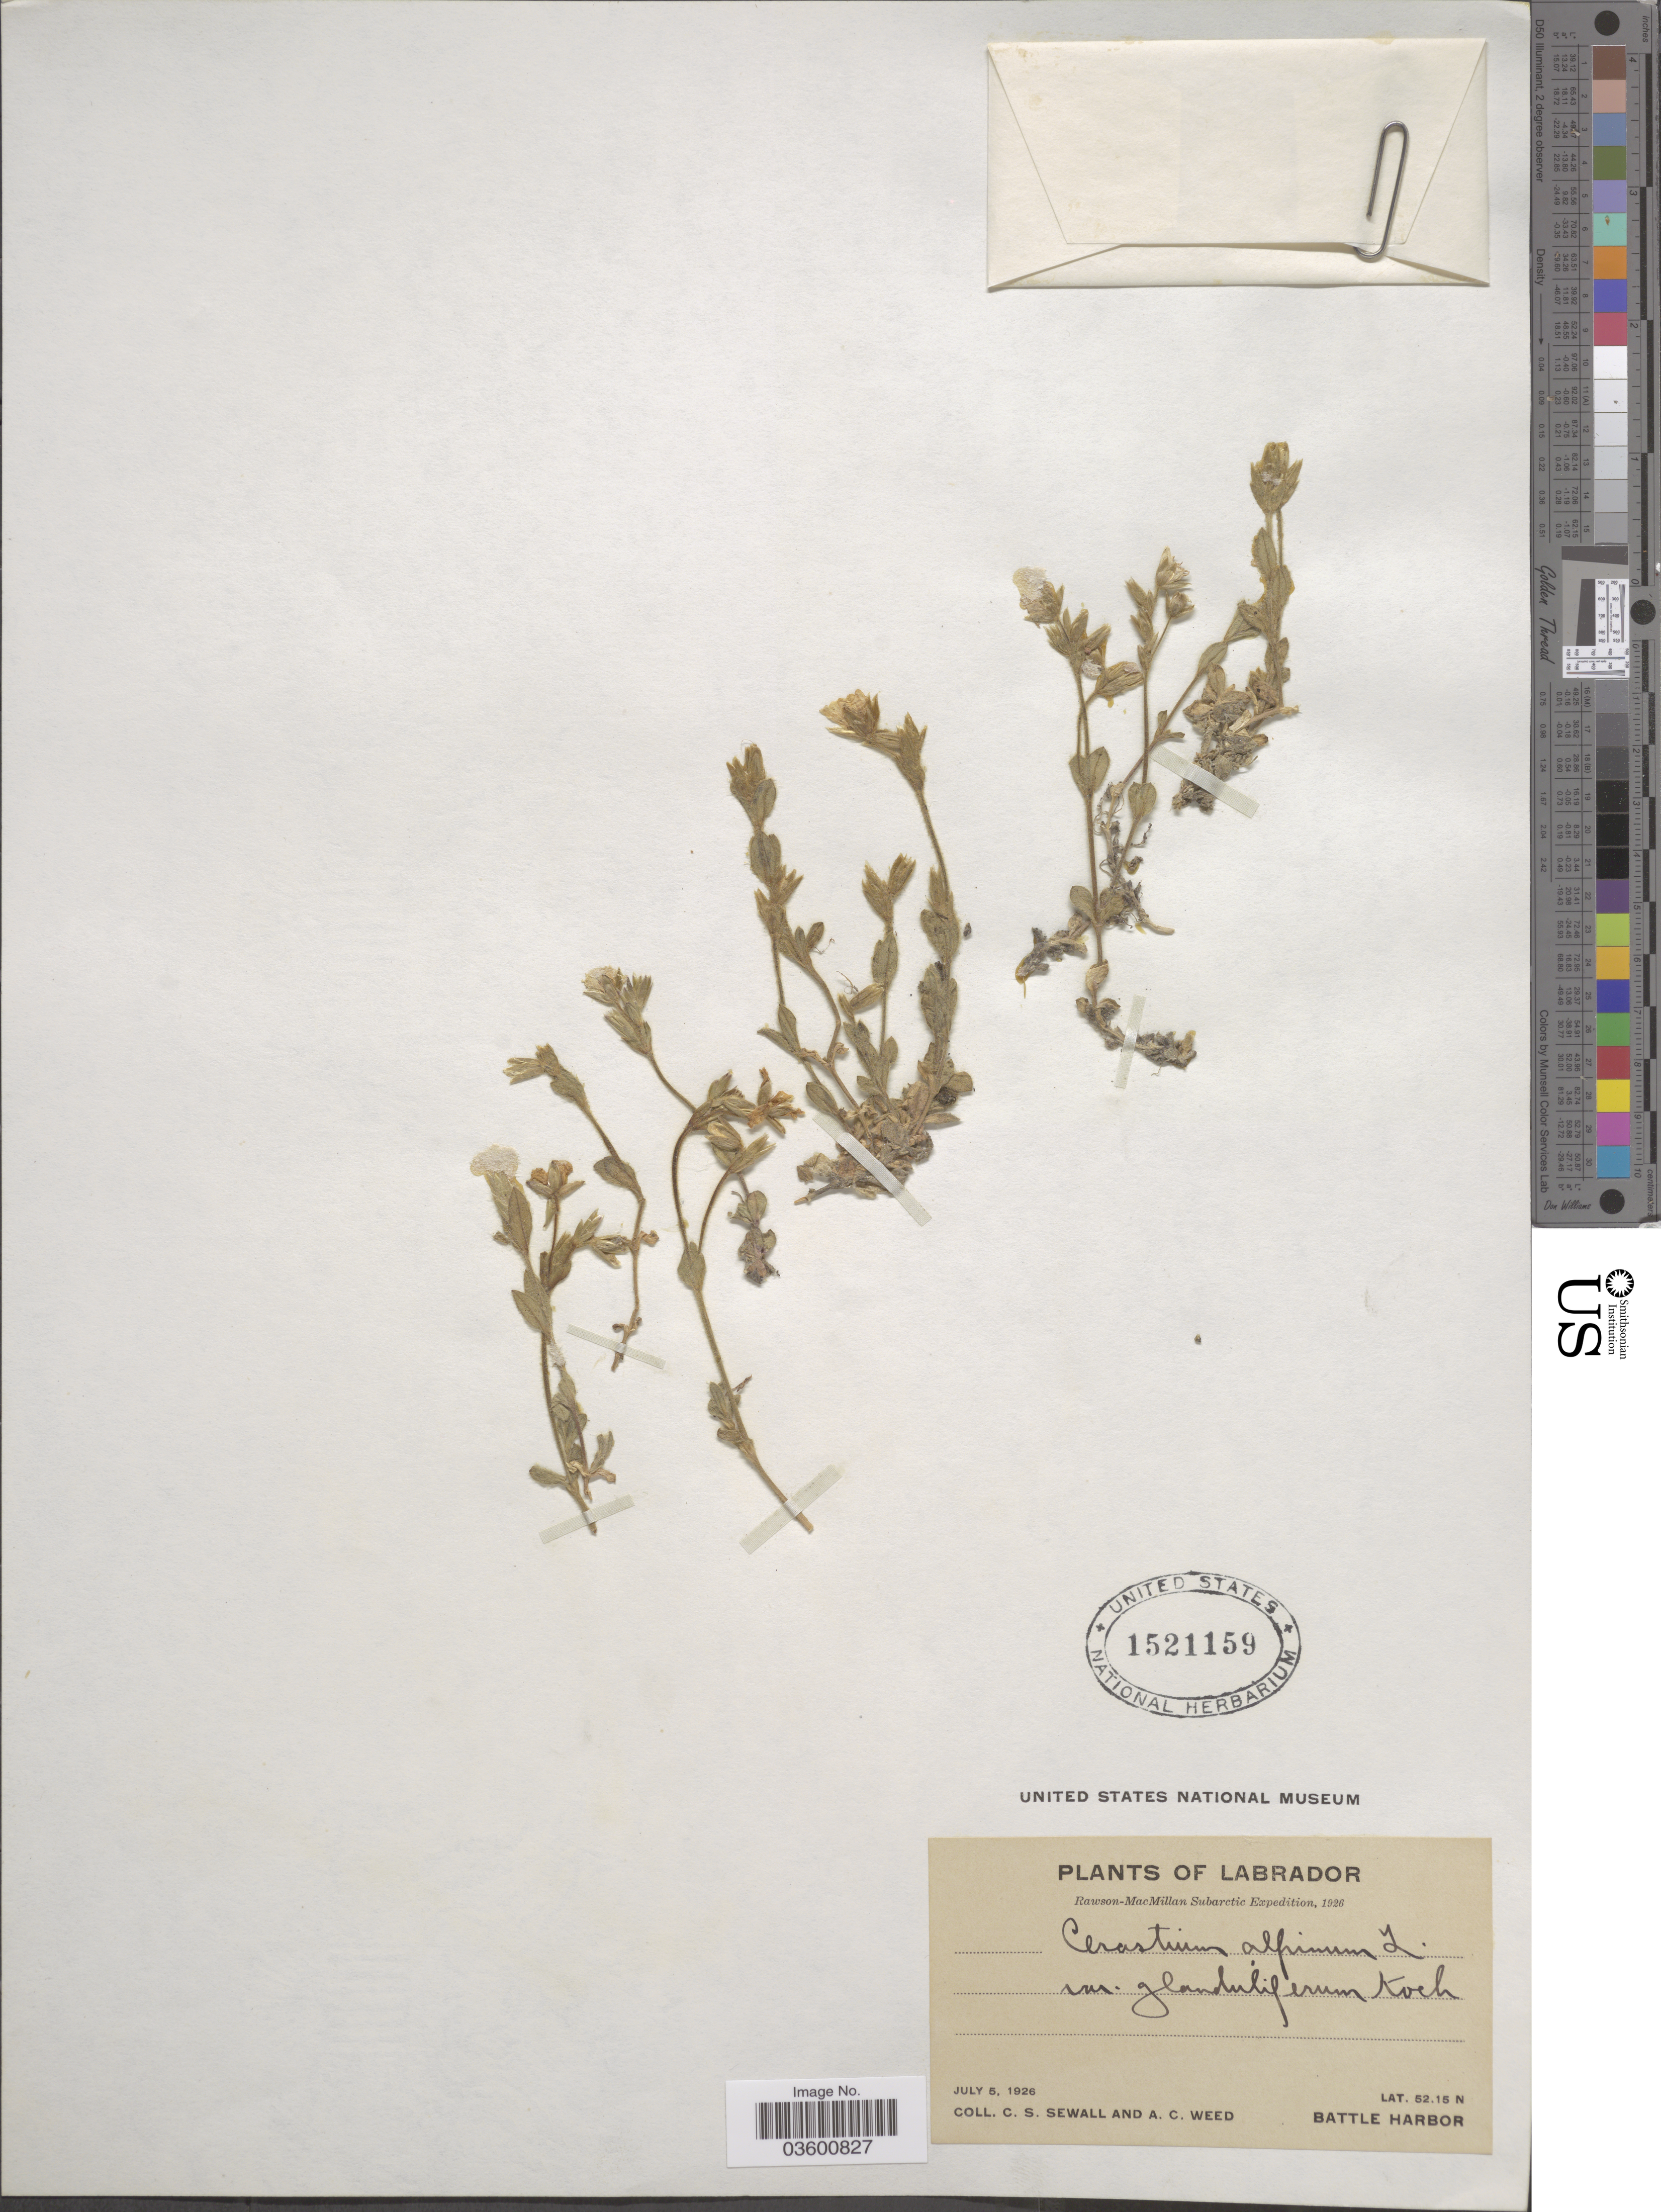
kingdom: Plantae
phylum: Tracheophyta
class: Magnoliopsida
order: Caryophyllales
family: Caryophyllaceae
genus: Cerastium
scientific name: Cerastium alpinum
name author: L.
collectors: C. Sewall & A. Weed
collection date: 1926-07-05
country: Canada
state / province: Newfoundland and Labrador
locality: Labrador. Battle Harbor.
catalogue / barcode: US 1521159